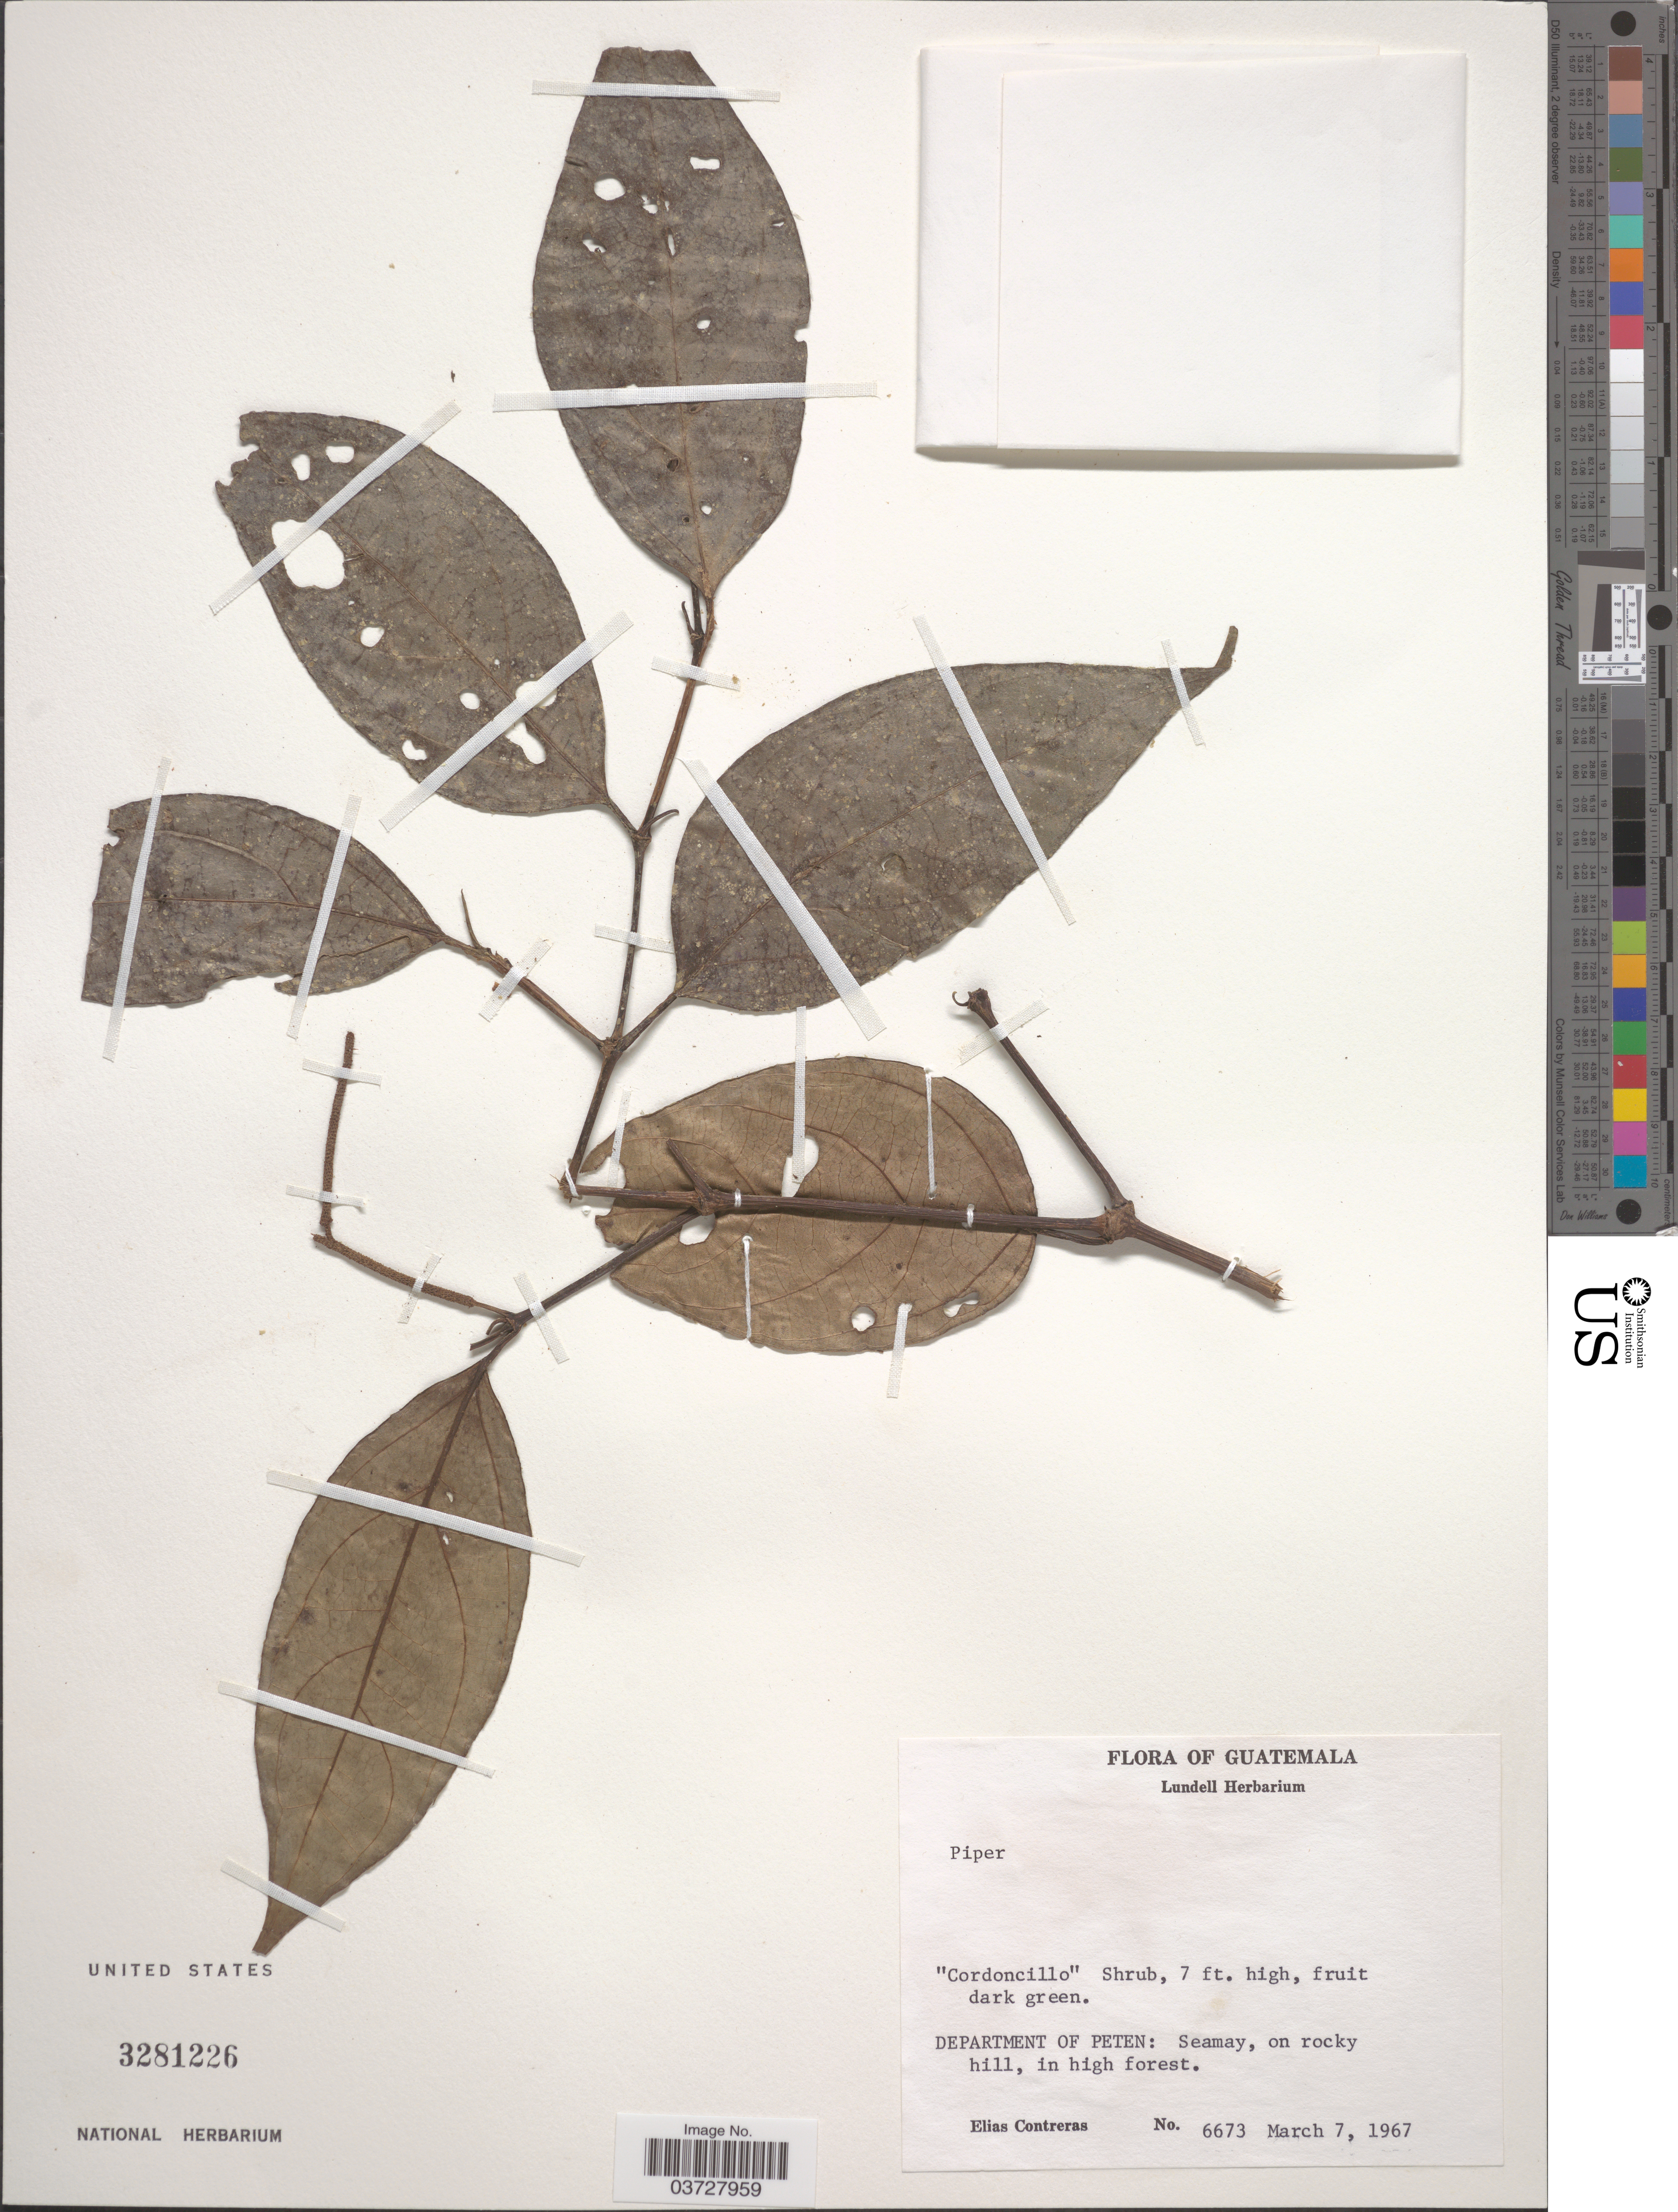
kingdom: Plantae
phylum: Tracheophyta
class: Magnoliopsida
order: Piperales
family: Piperaceae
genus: Piper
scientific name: Piper sp.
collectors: E. Contreras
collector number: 6673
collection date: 1967-03-07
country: Guatemala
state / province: El Peten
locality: Department of Peten: Seamay.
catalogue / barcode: US 3281226